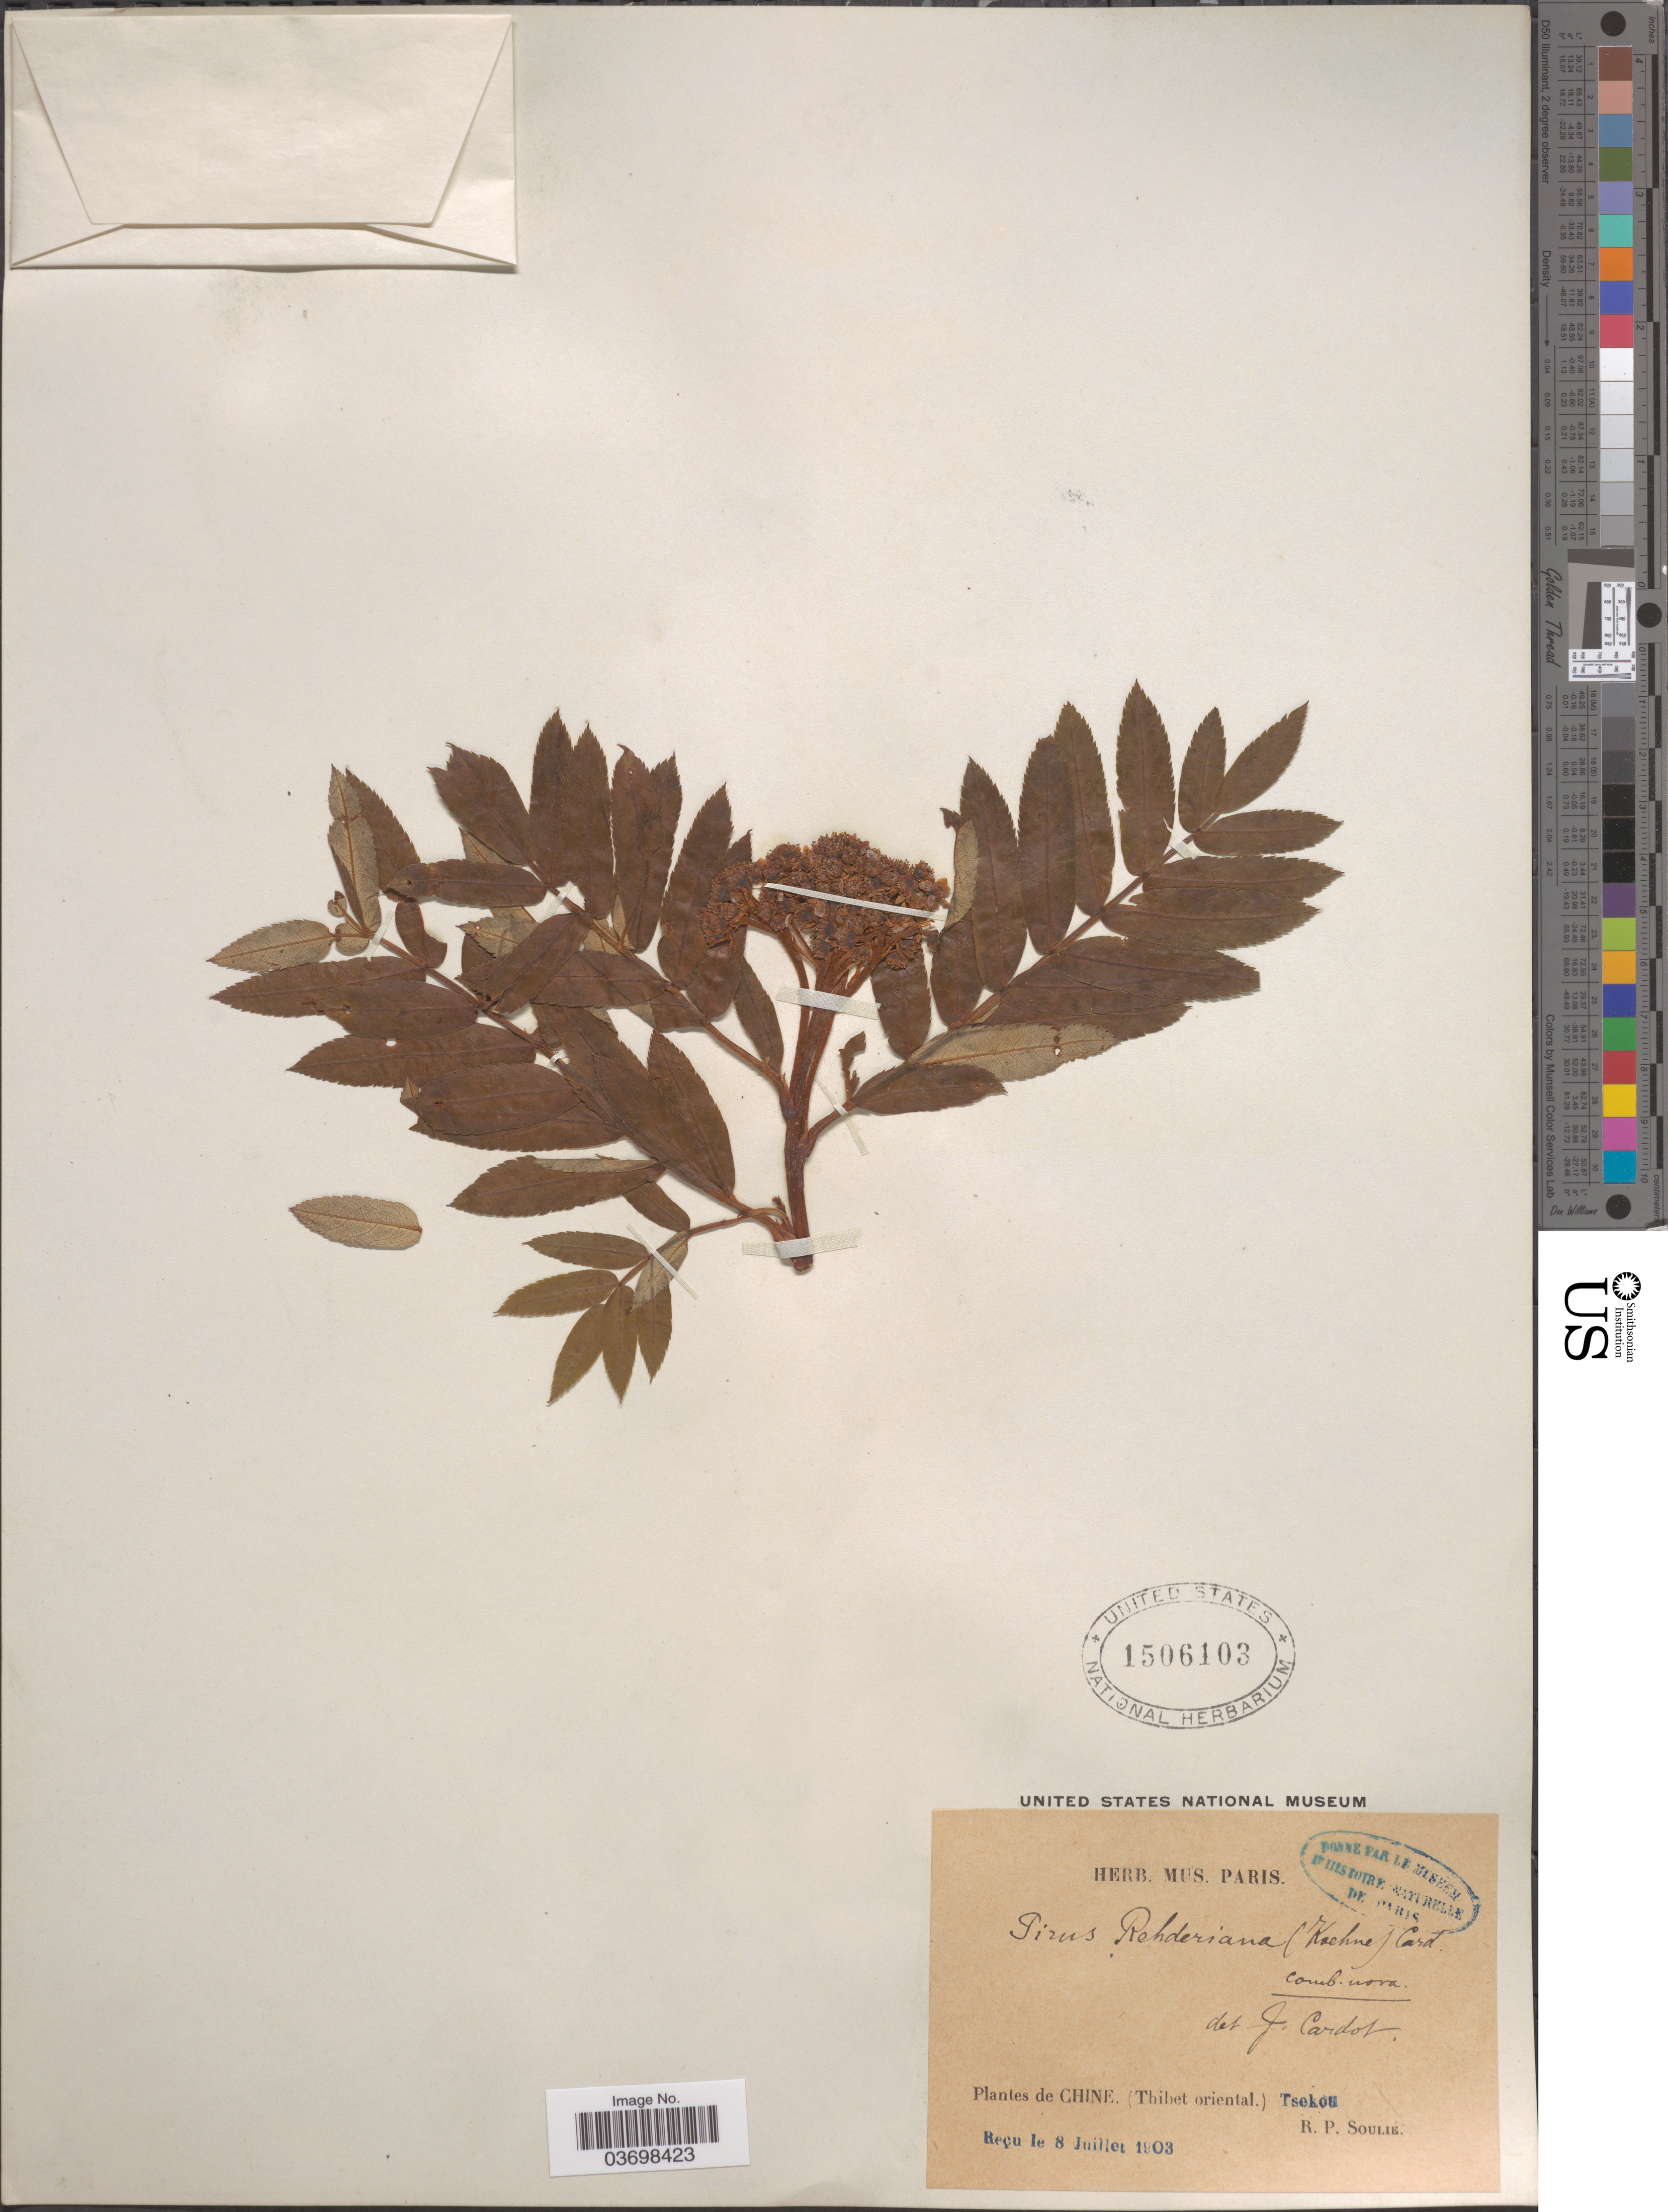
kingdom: Plantae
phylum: Tracheophyta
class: Magnoliopsida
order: Rosales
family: Rosaceae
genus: Sorbus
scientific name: Sorbus rehderiana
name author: Koehne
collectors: R. Soulié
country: China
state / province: Xizang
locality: Chine. (Thibet oriental.) Tsekou.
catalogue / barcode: US 1506103